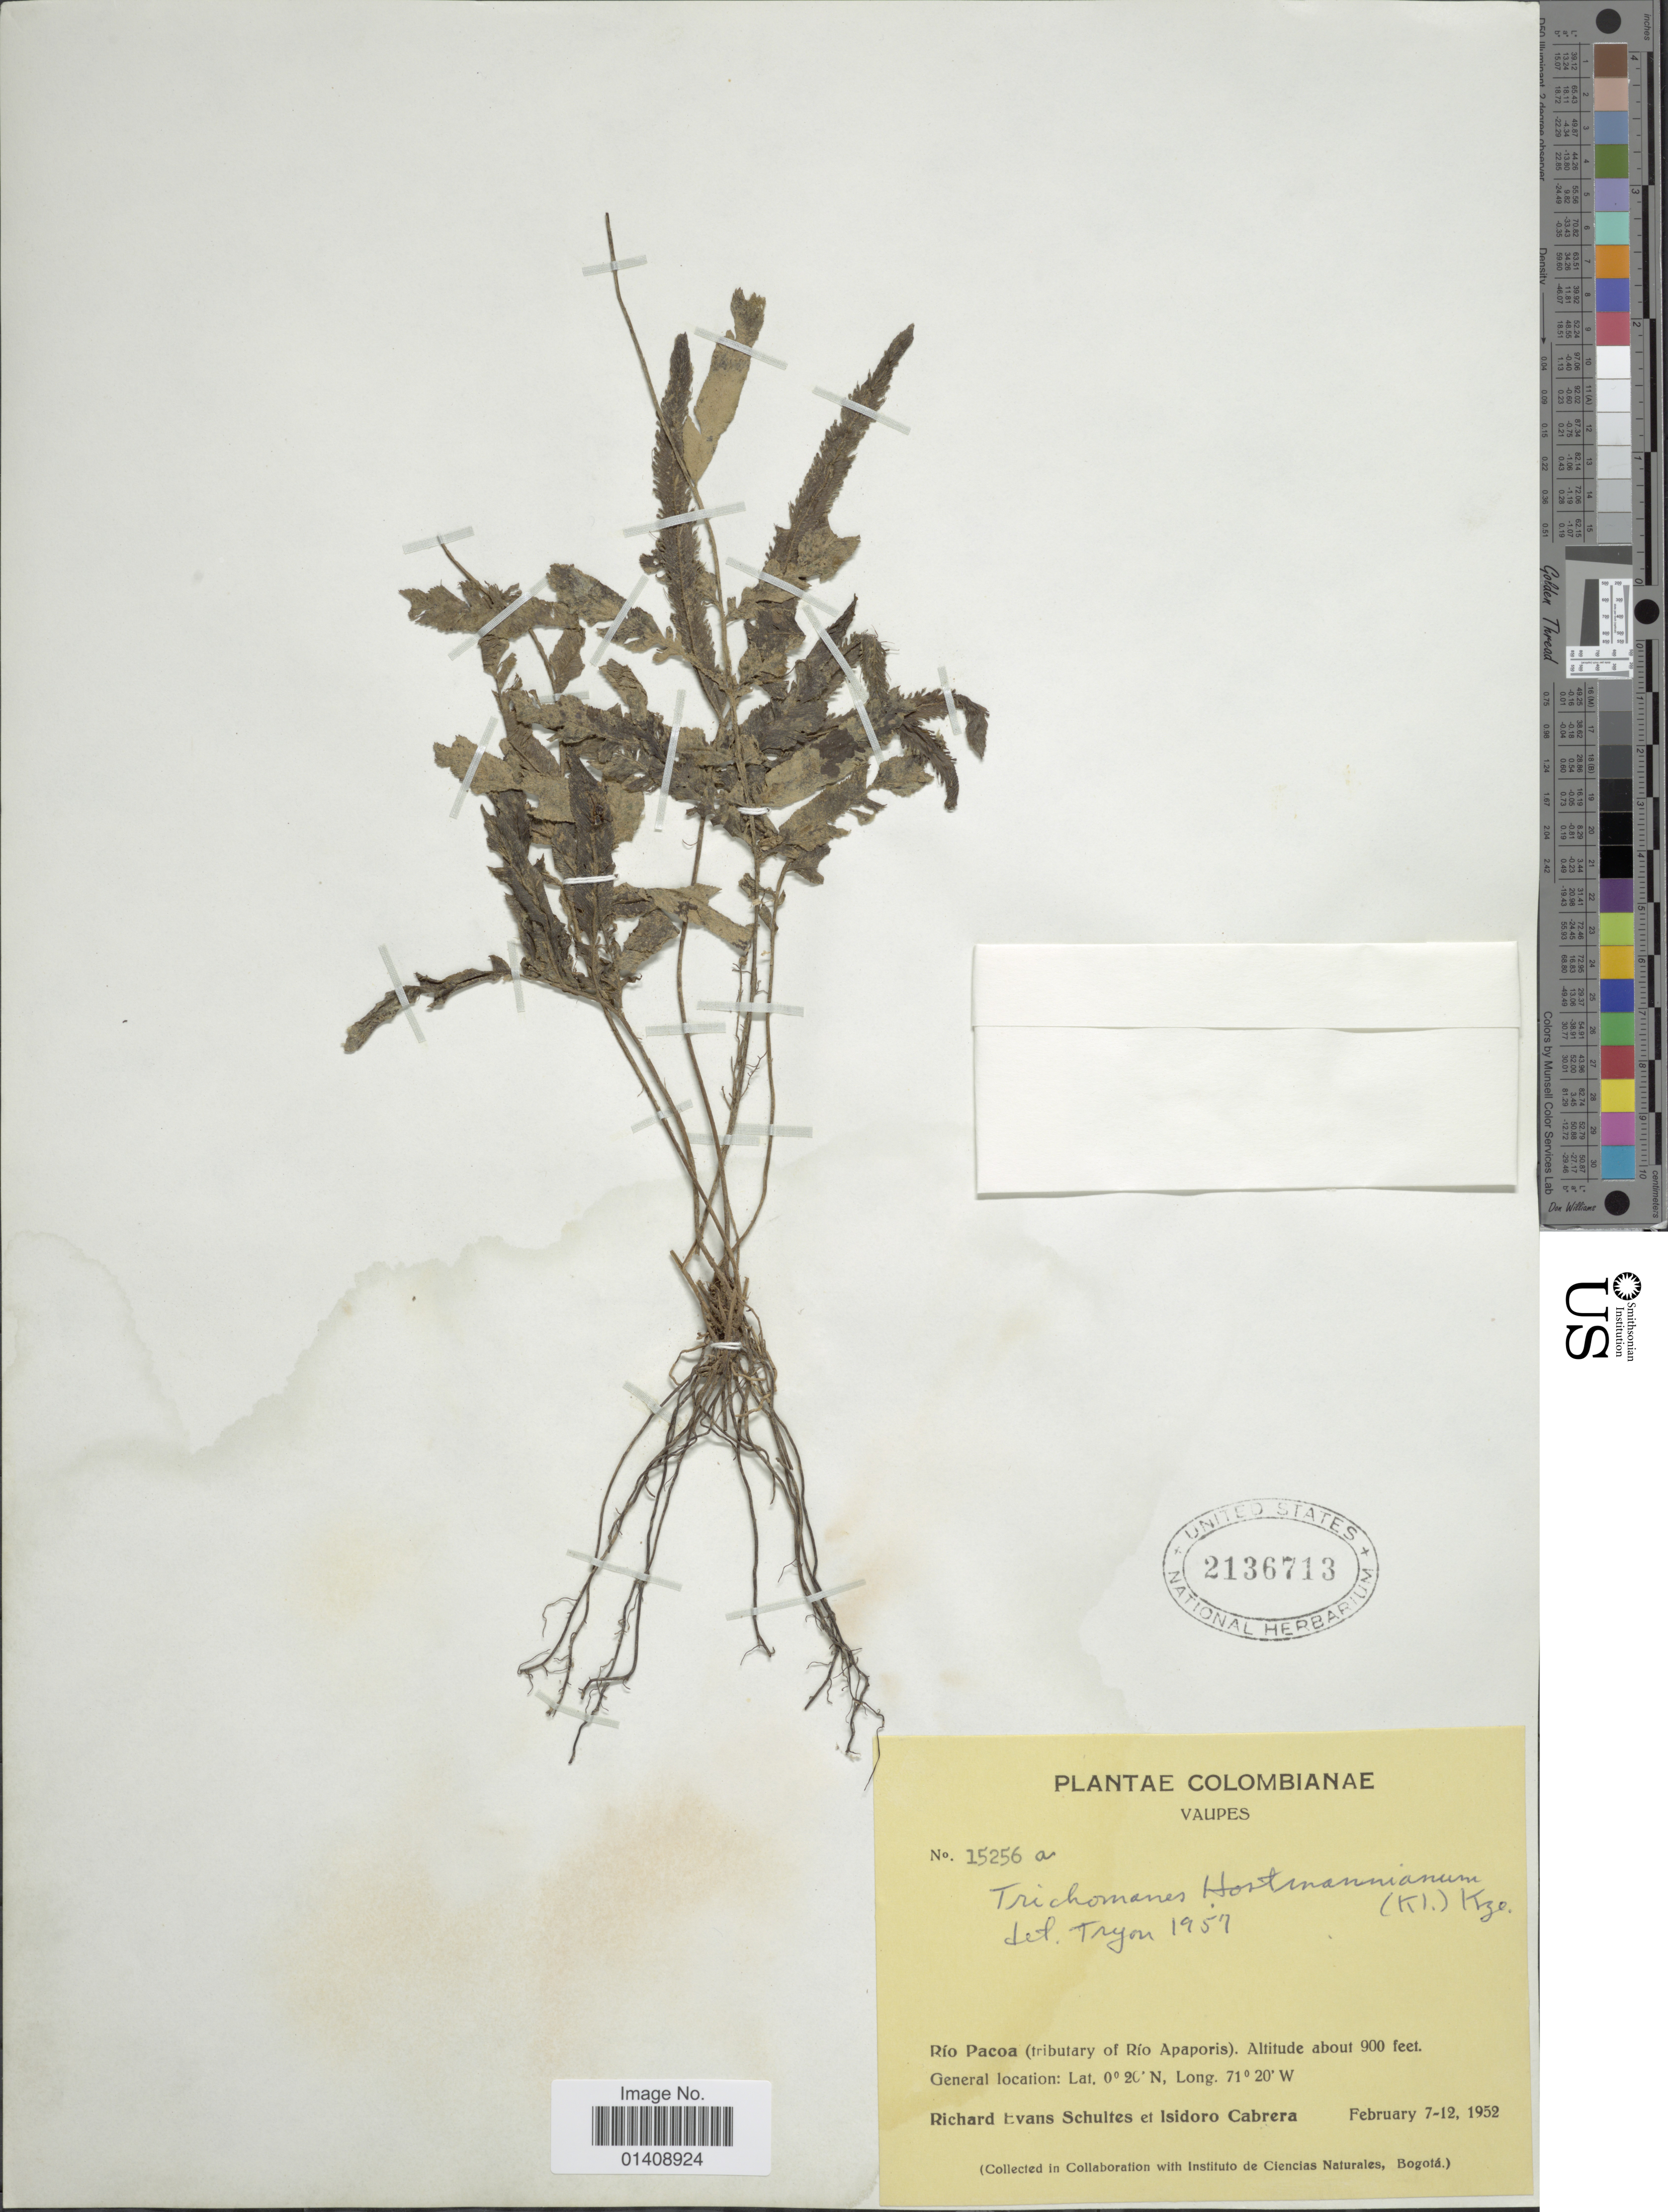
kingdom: Plantae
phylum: Tracheophyta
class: Polypodiopsida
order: Hymenophyllales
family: Hymenophyllaceae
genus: Trichomanes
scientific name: Trichomanes hostmannianum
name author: (Klotzsch) Kunze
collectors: R. E. Schultes & I. Cabrera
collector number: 15256 a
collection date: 1952-02-07/1952-02-12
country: Colombia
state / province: Vaupés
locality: Rio Pacoa (tributary of Rio Apaporis)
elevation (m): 274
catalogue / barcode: US 2136713